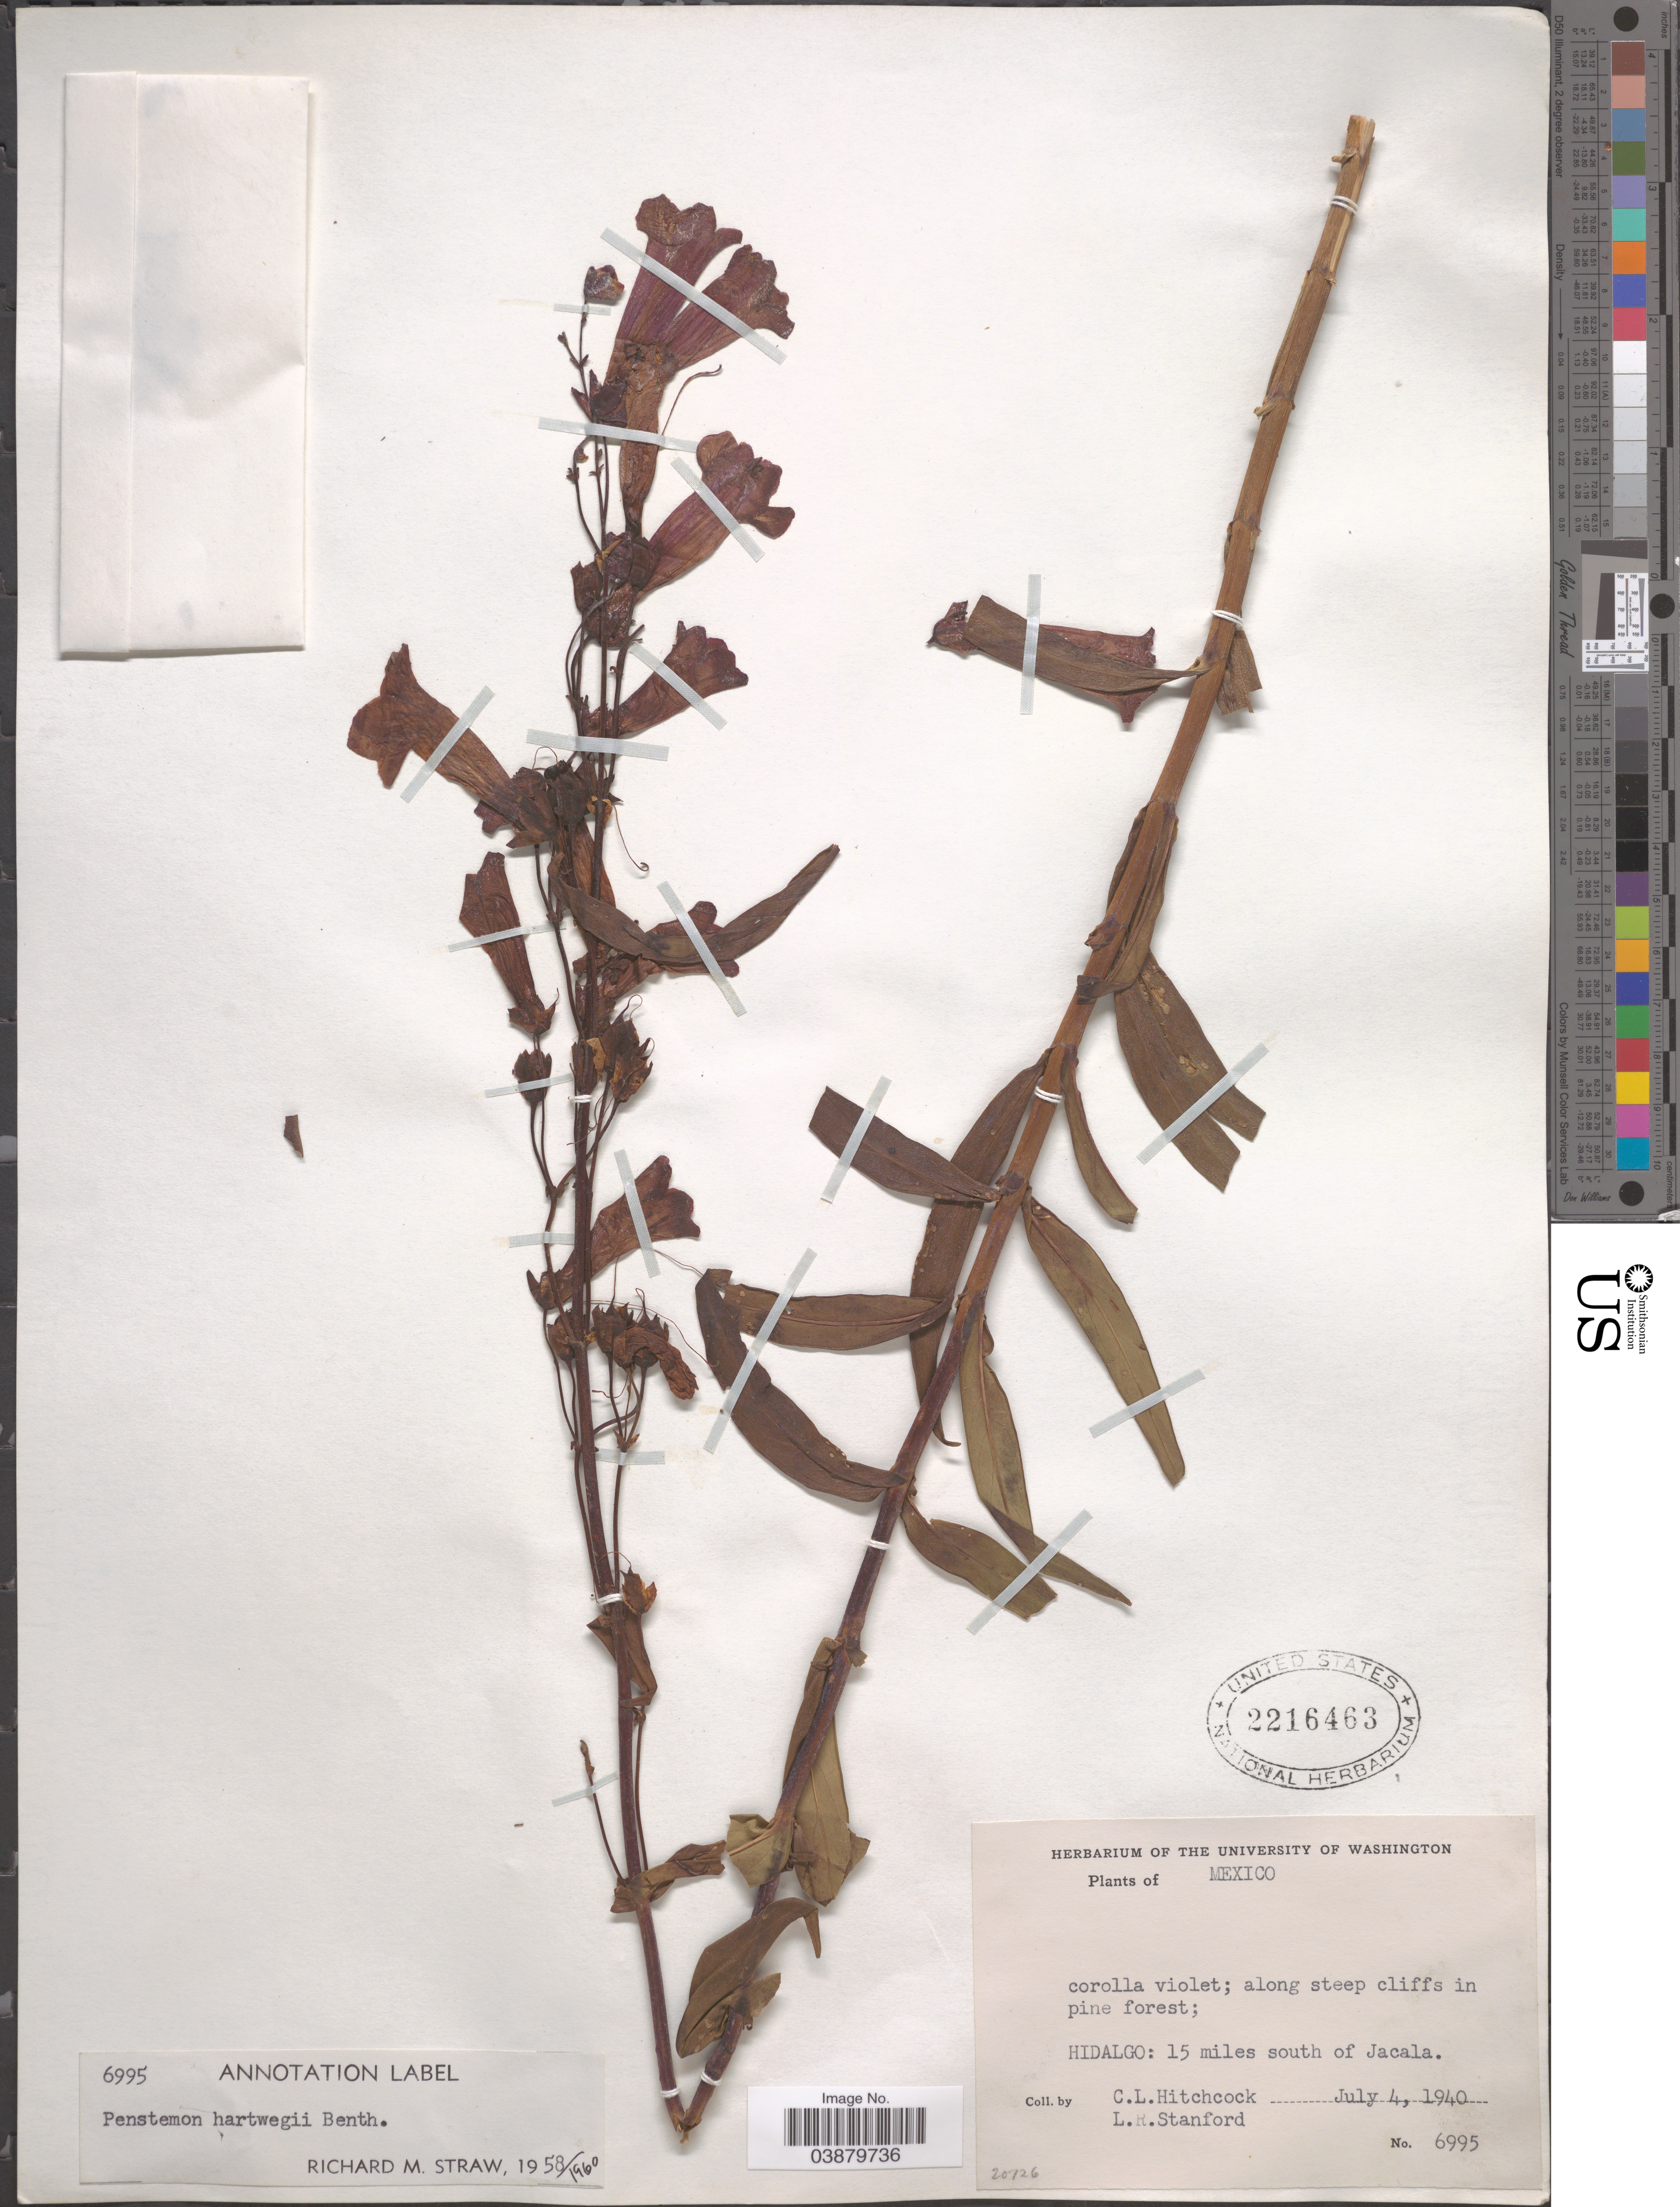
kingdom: Plantae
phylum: Tracheophyta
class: Magnoliopsida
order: Lamiales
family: Plantaginaceae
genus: Penstemon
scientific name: Penstemon hartwegi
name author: Benth.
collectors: C. L. Hitchcock & L. R. Stanford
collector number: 6995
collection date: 1940-07-04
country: Mexico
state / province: Hidalgo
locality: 15 miles south of Jacala.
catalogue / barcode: US 2216463